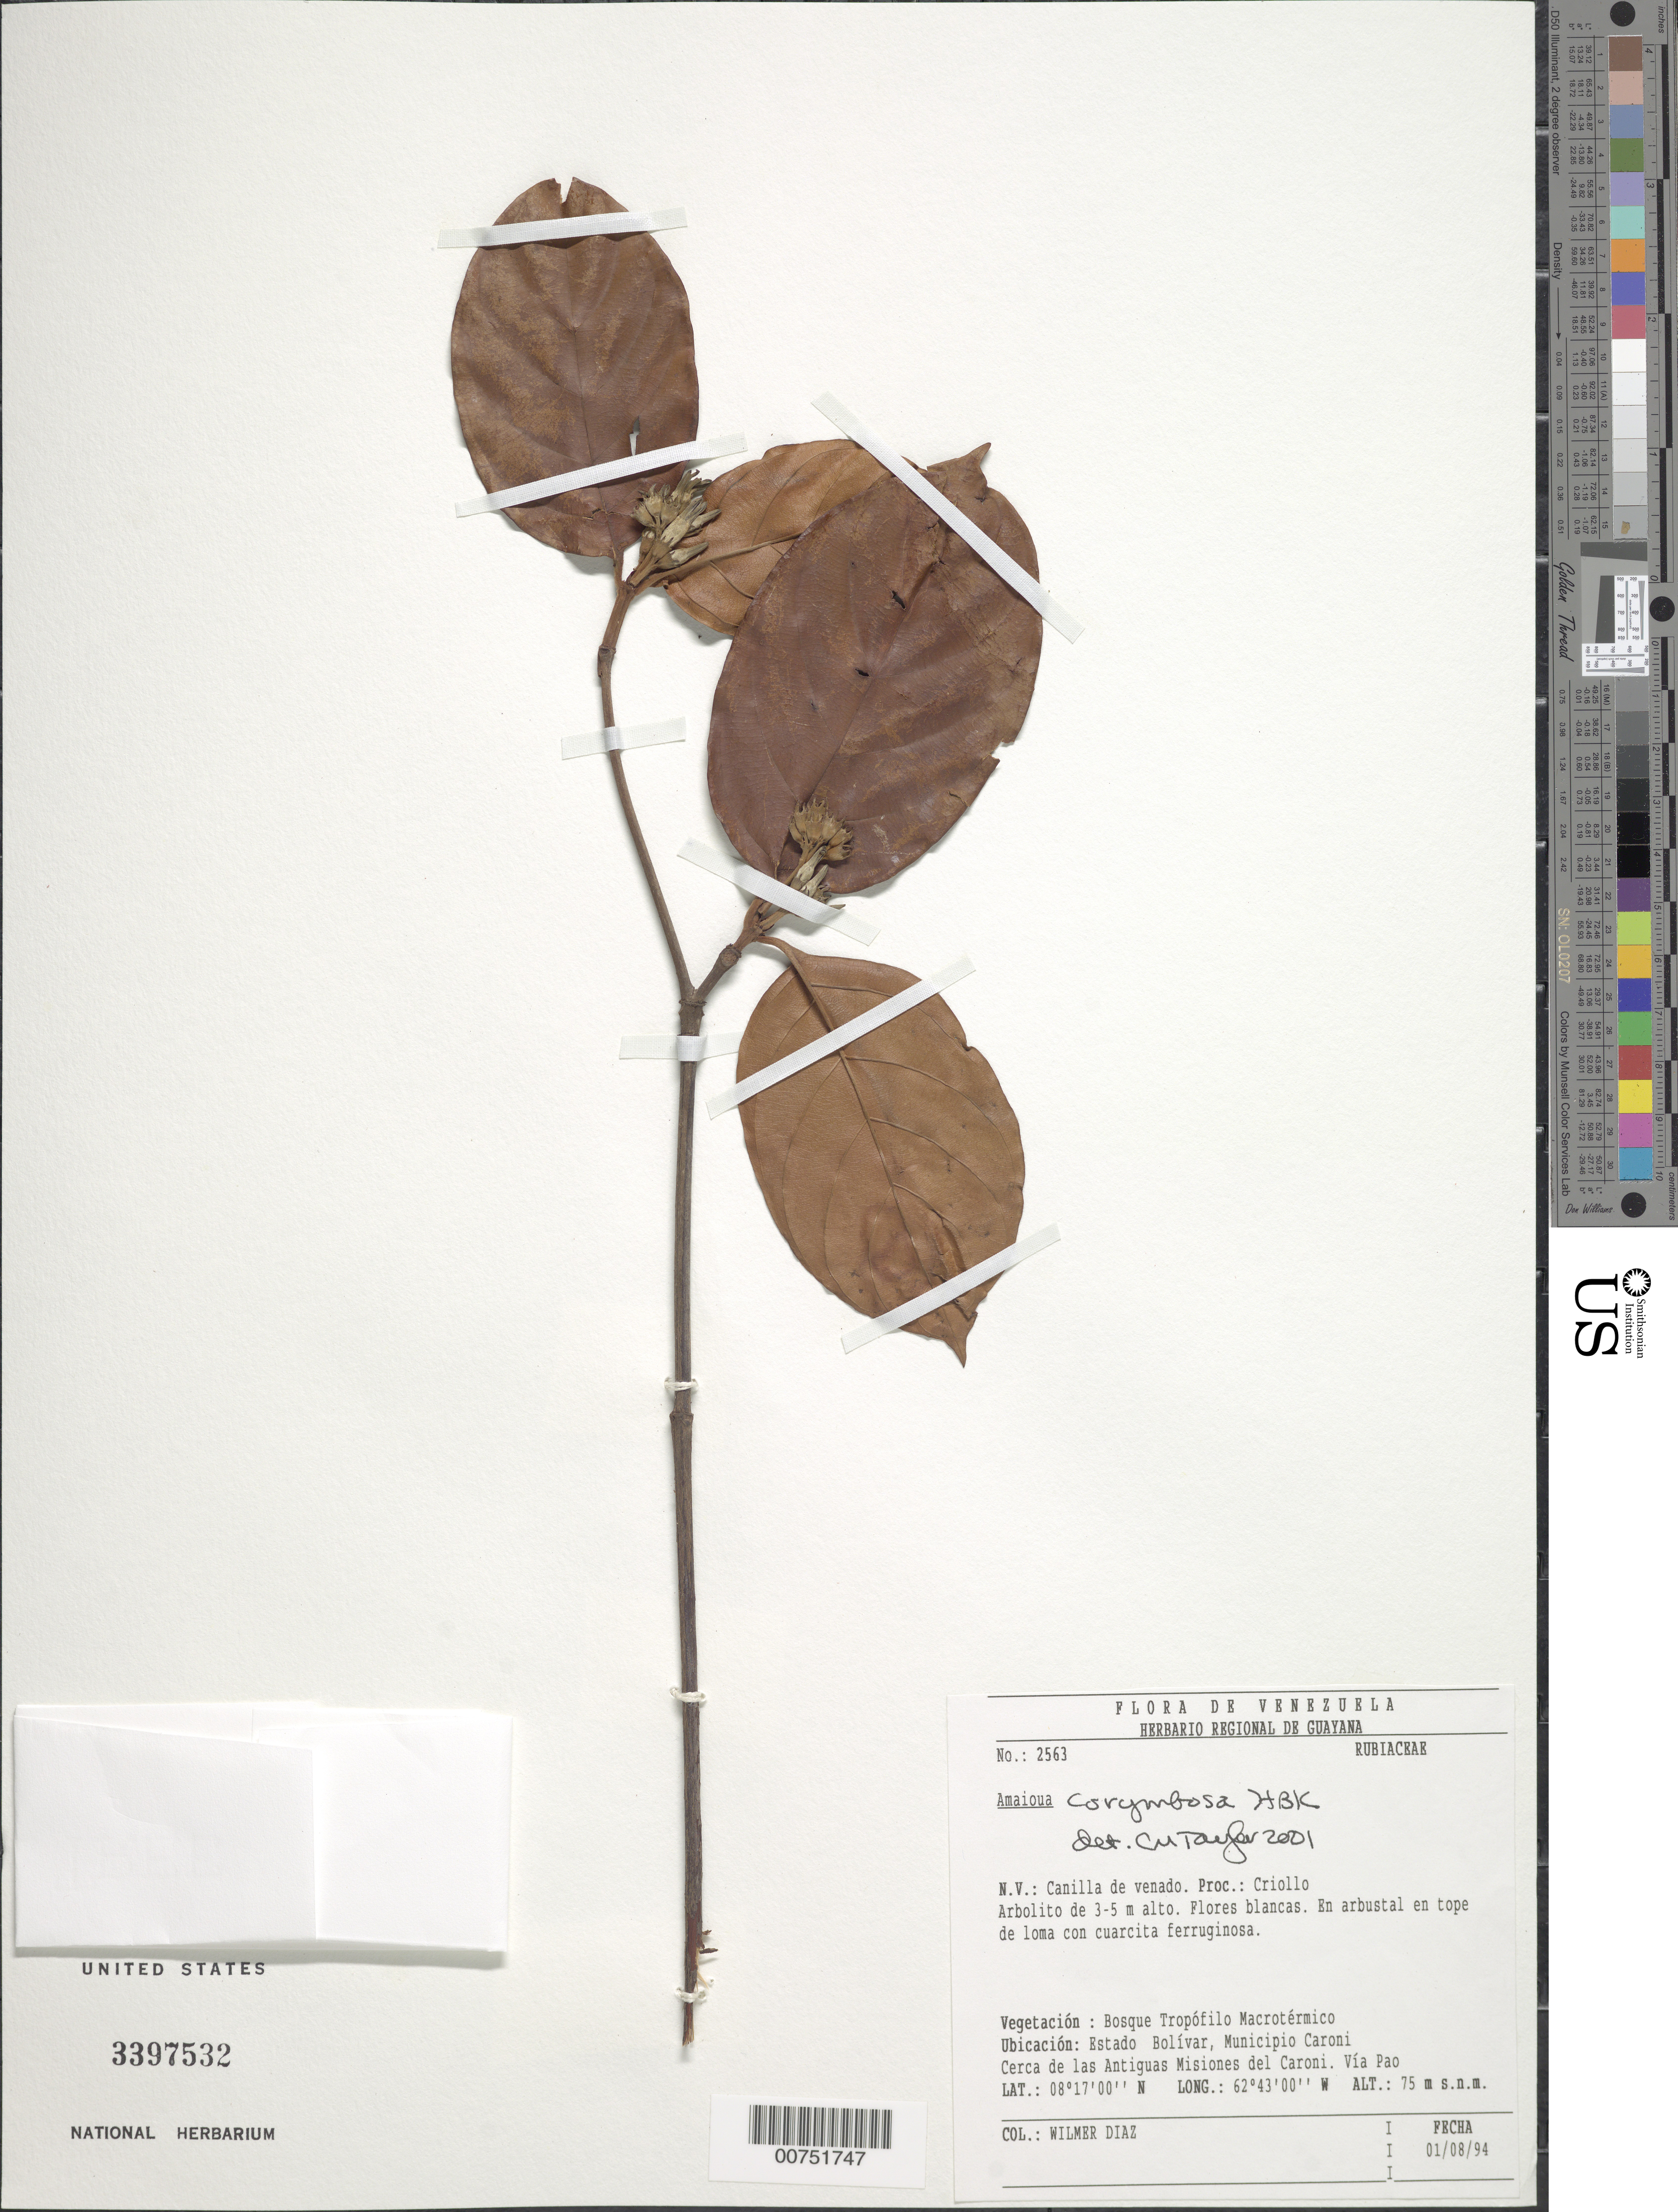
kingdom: Plantae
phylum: Tracheophyta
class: Magnoliopsida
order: Gentianales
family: Rubiaceae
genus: Amaioua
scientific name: Amaioua corymbosa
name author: Kunth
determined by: Taylor, Charlotte M.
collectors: W. Díaz P.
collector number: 2563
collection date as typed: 1-Aug-94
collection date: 1994-08-01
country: Venezuela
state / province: Bolívar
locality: Mun. Caroní, Lechozal, entre Cd. Guayana y El Pao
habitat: Arbustal en tope de loma con cuarcita ferruginosa; bosque tropofilo macrotermico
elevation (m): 75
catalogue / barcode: US 3397532